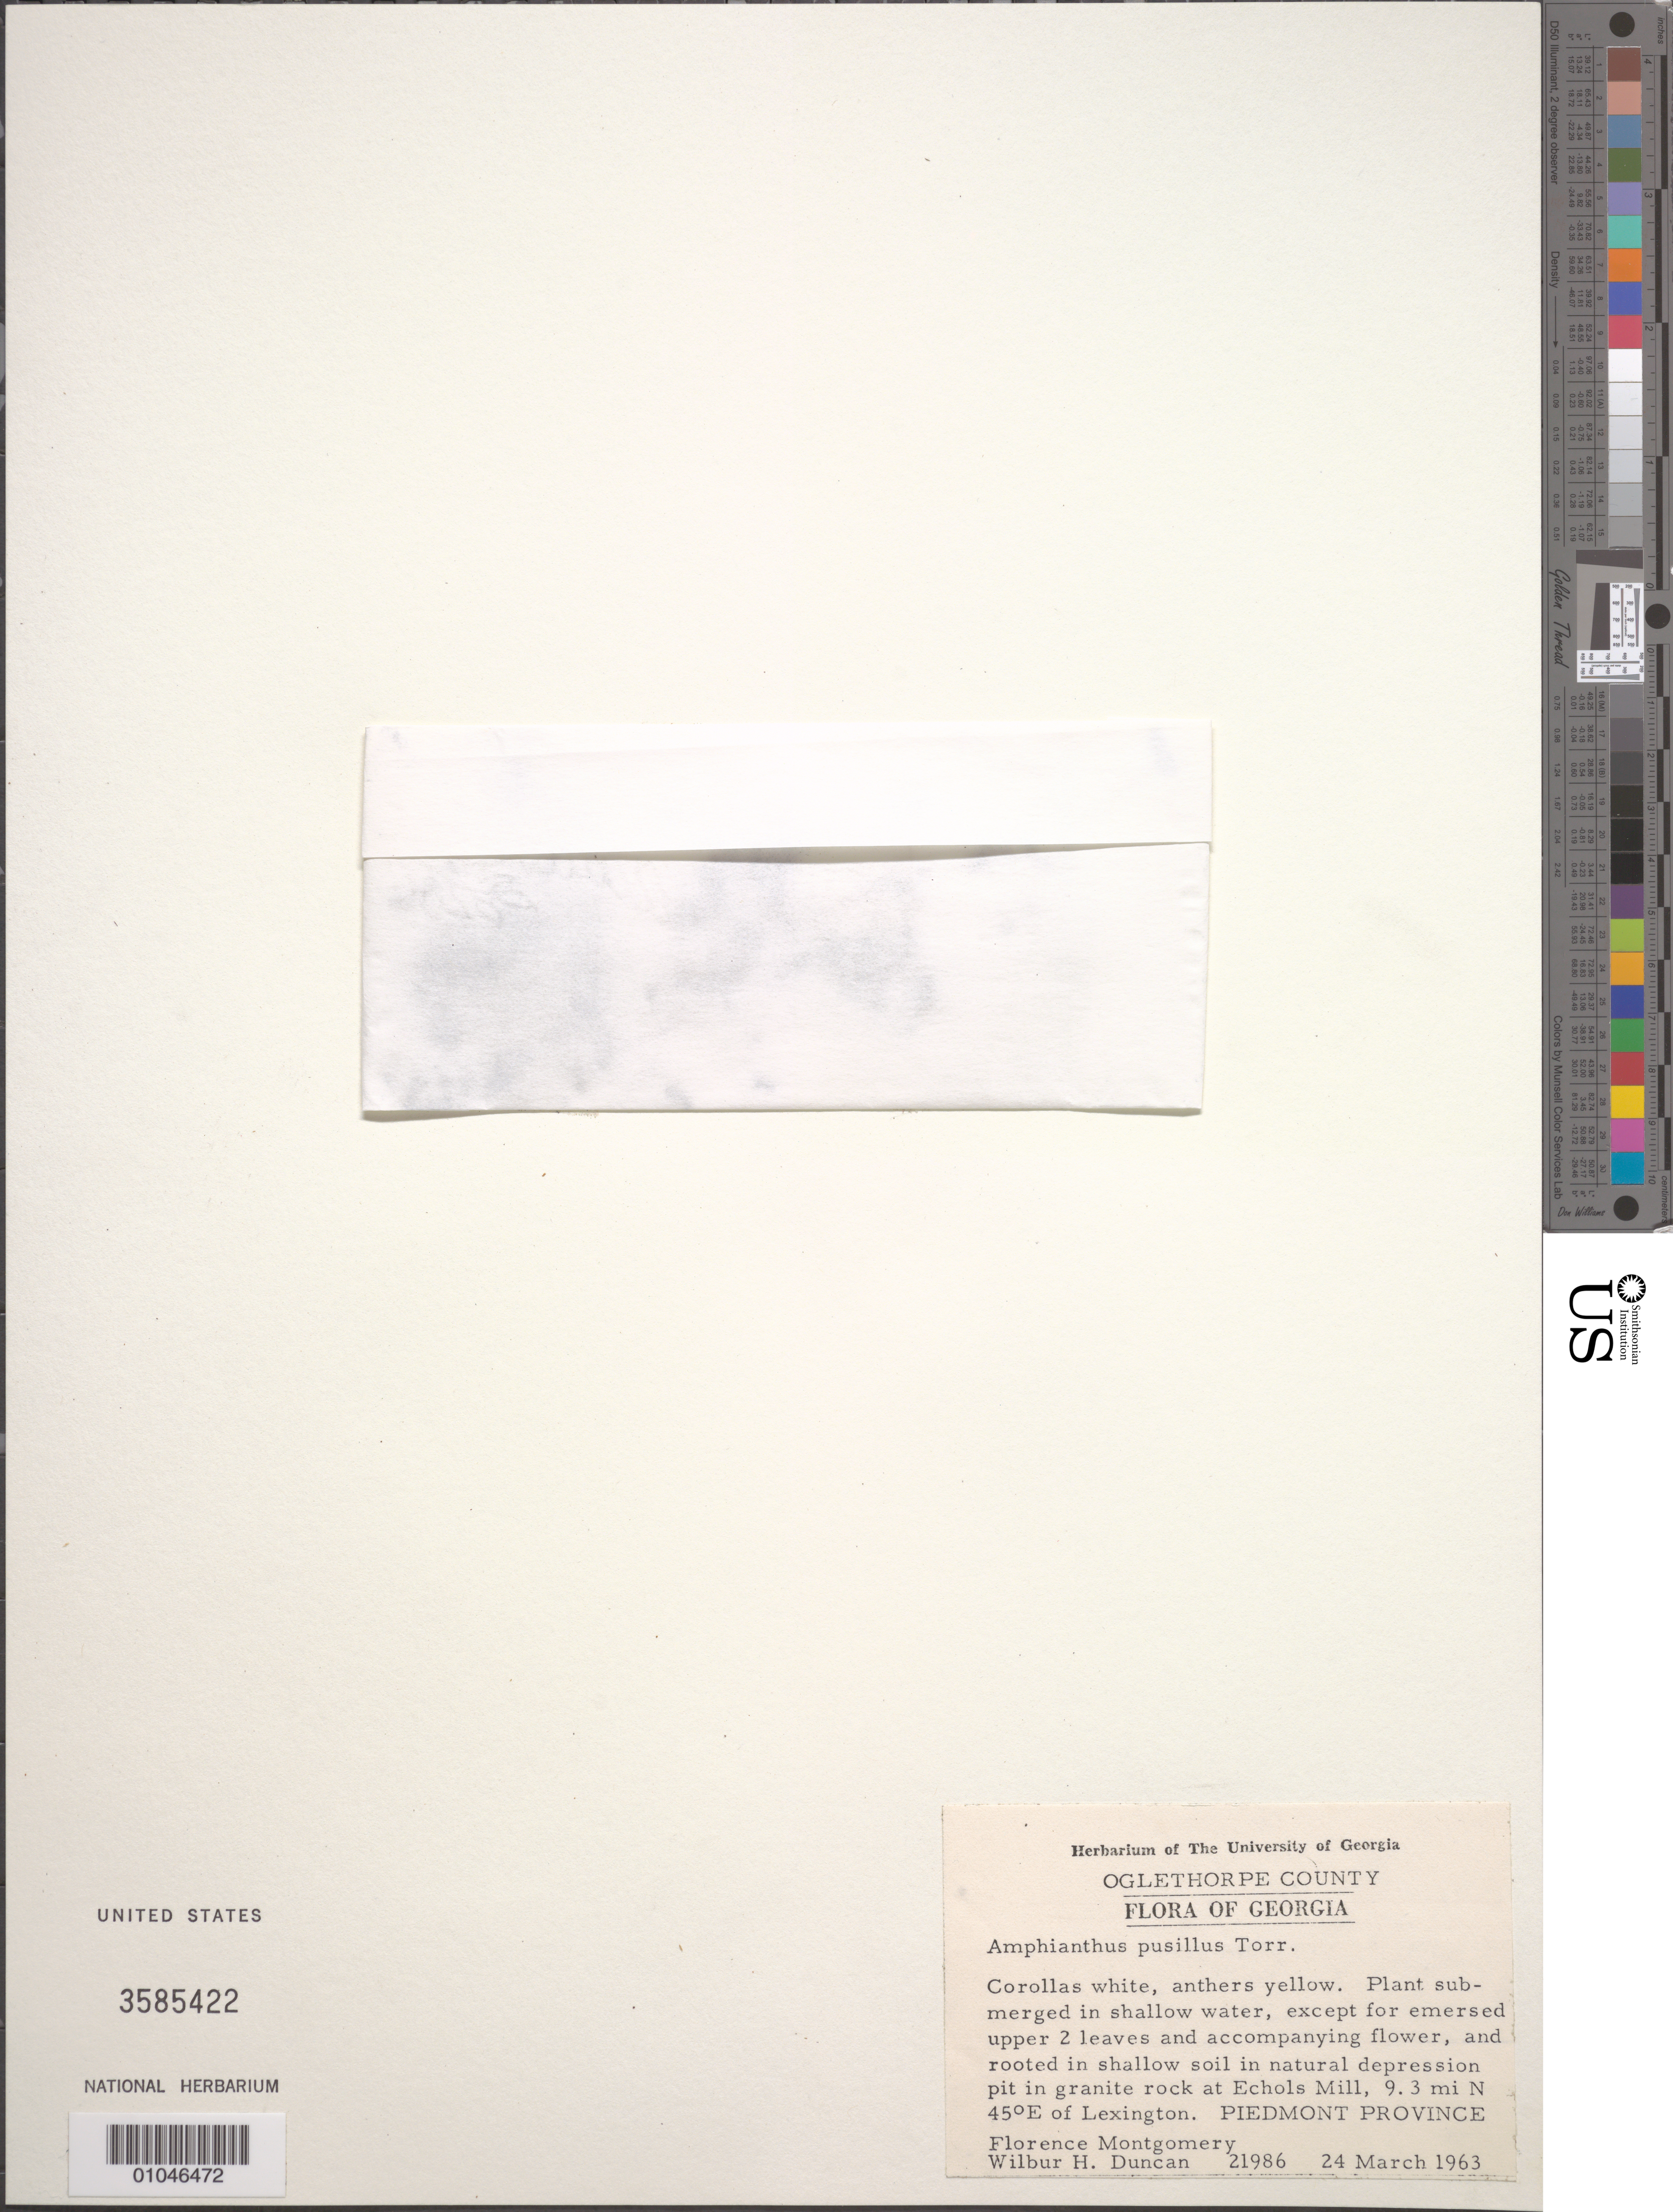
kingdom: Plantae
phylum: Tracheophyta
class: Magnoliopsida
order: Lamiales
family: Plantaginaceae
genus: Amphianthus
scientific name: Amphianthus pusillus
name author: Torr.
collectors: F. Montgomery & W. H. Duncan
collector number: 21986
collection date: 1963-03-24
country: United States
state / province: Georgia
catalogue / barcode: US 3585422